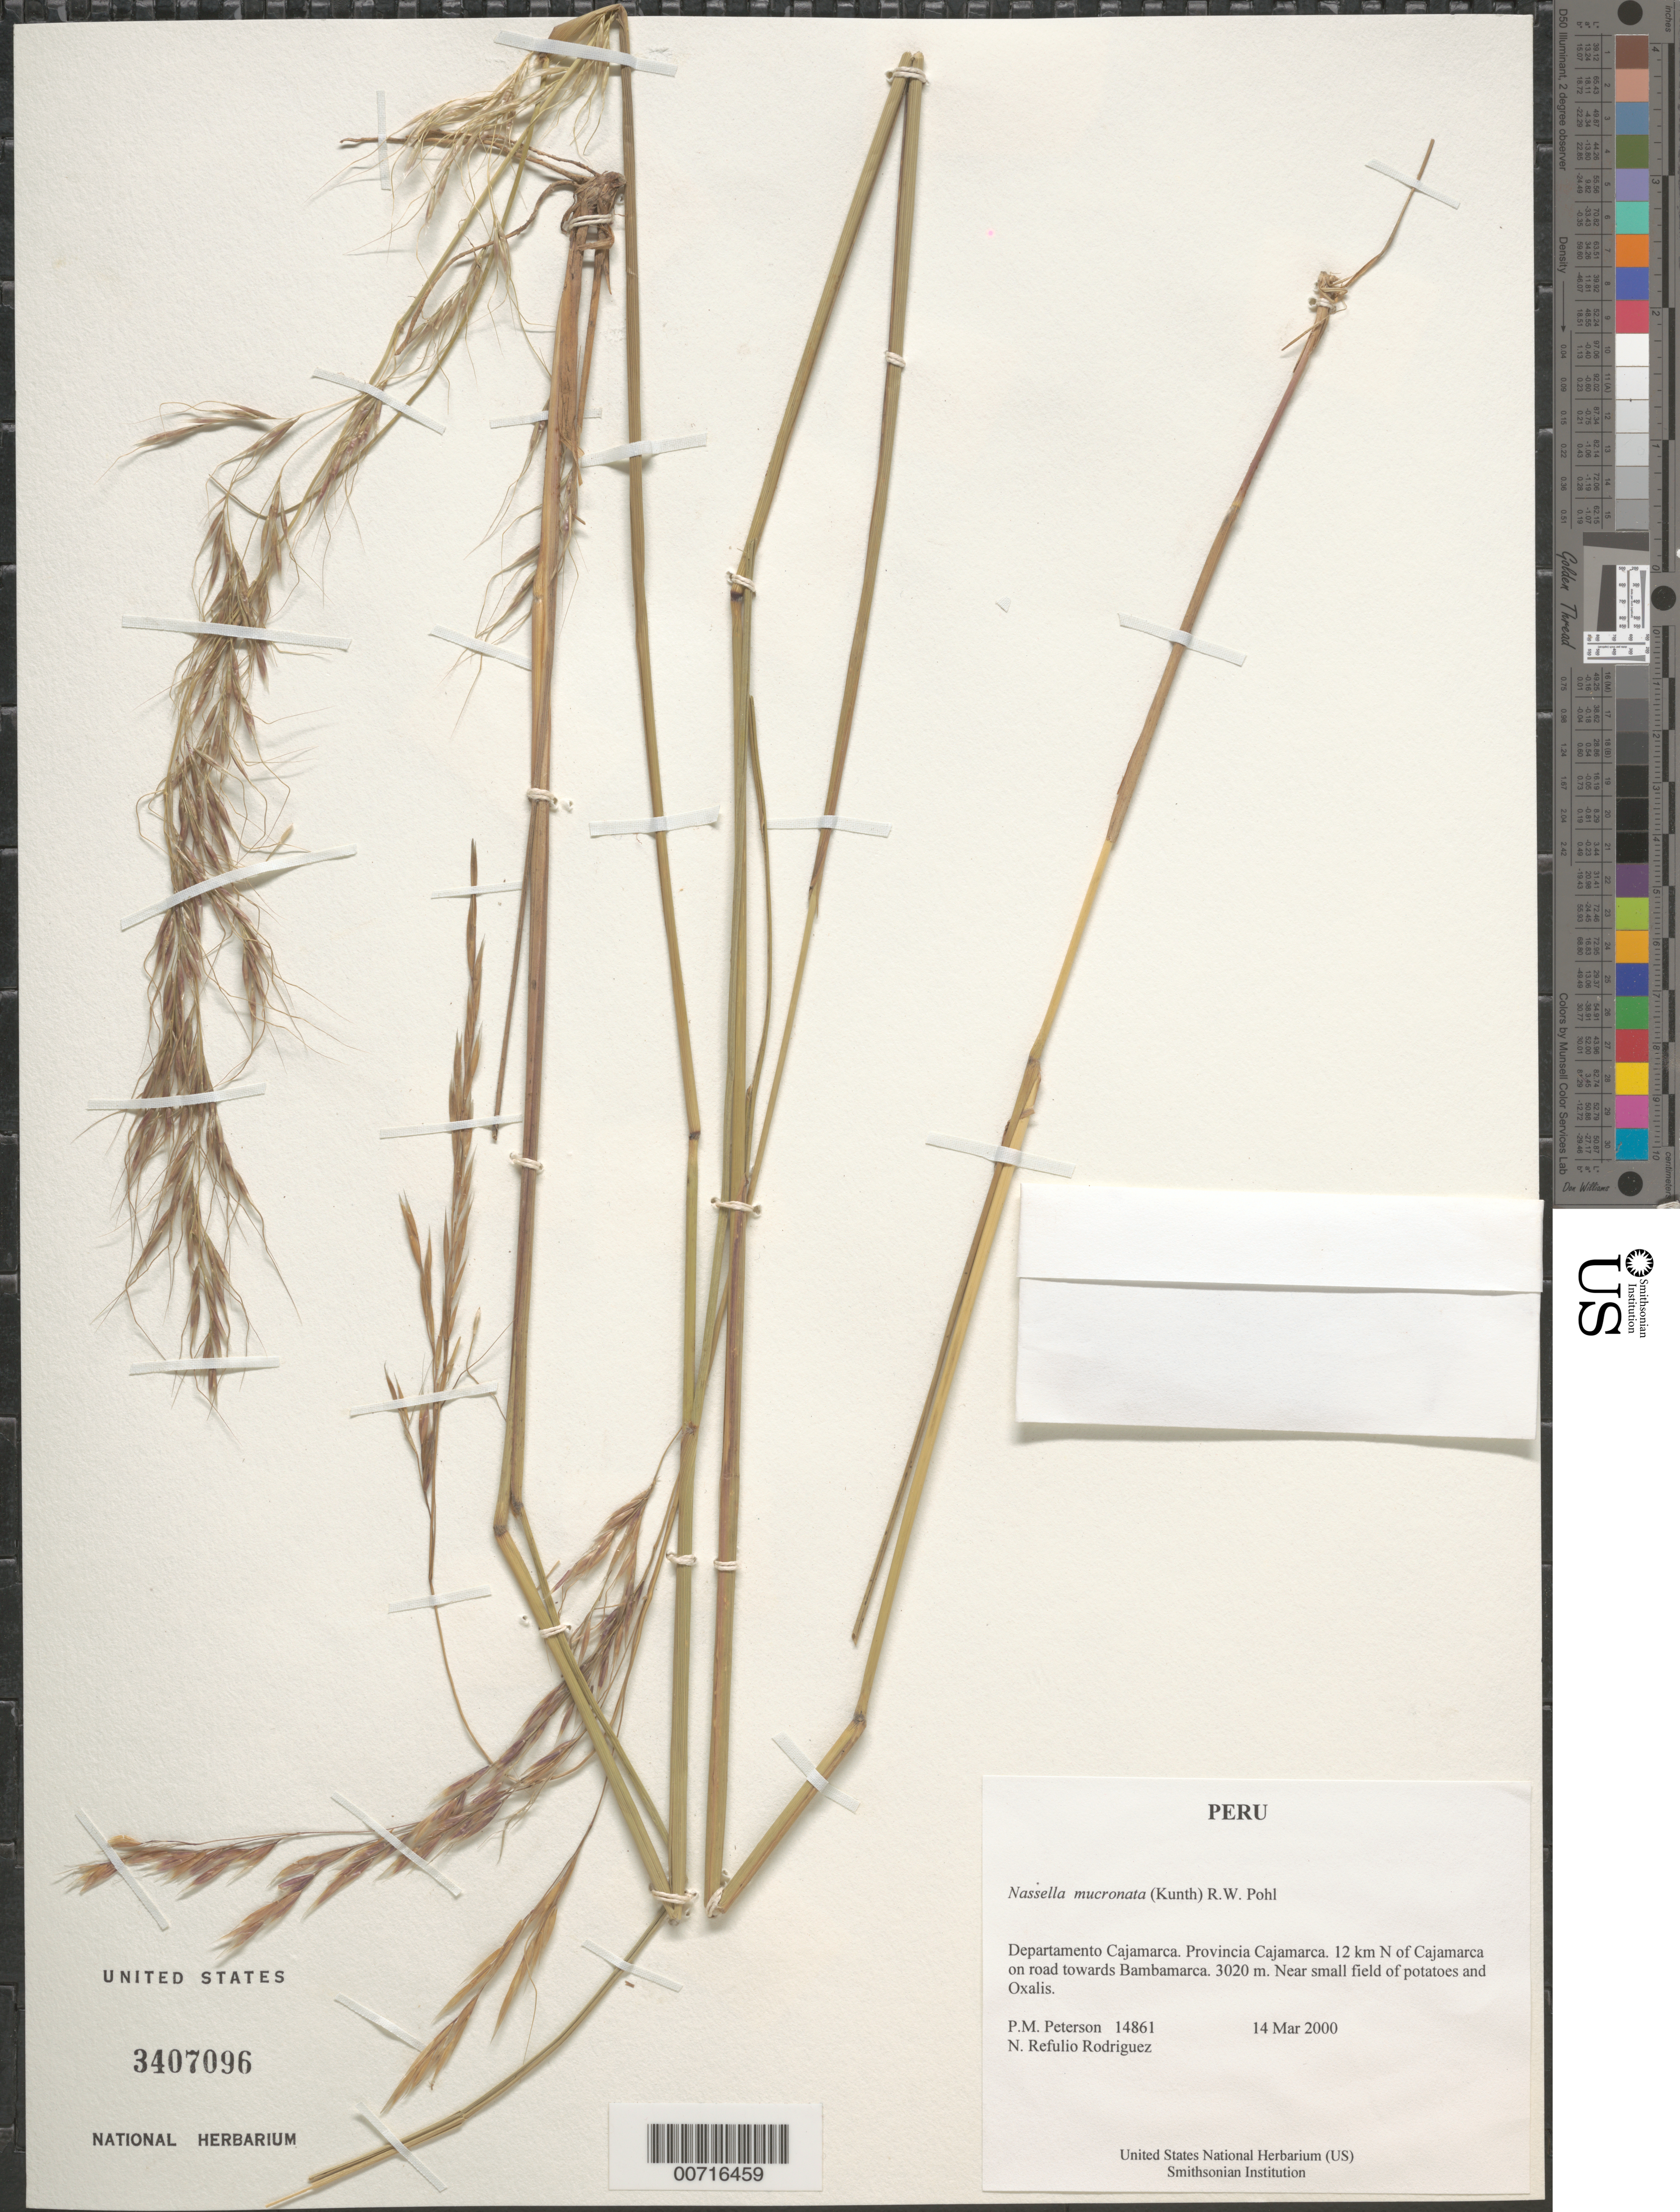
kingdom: Plantae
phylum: Tracheophyta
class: Liliopsida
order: Poales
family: Poaceae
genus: Nassella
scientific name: Nassella mucronata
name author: (Kunth) R.W. Pohl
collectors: P. M. Peterson & N. Refulio-Rodríguez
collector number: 14861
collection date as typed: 14 Mar 2000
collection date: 2000-03-14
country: Peru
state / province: Cajamarca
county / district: Cajamarca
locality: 12 km N of Cajamarca on road towards Bambamarca.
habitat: Near small field of potatoes and Oxalis.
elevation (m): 3020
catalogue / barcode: US 3407096